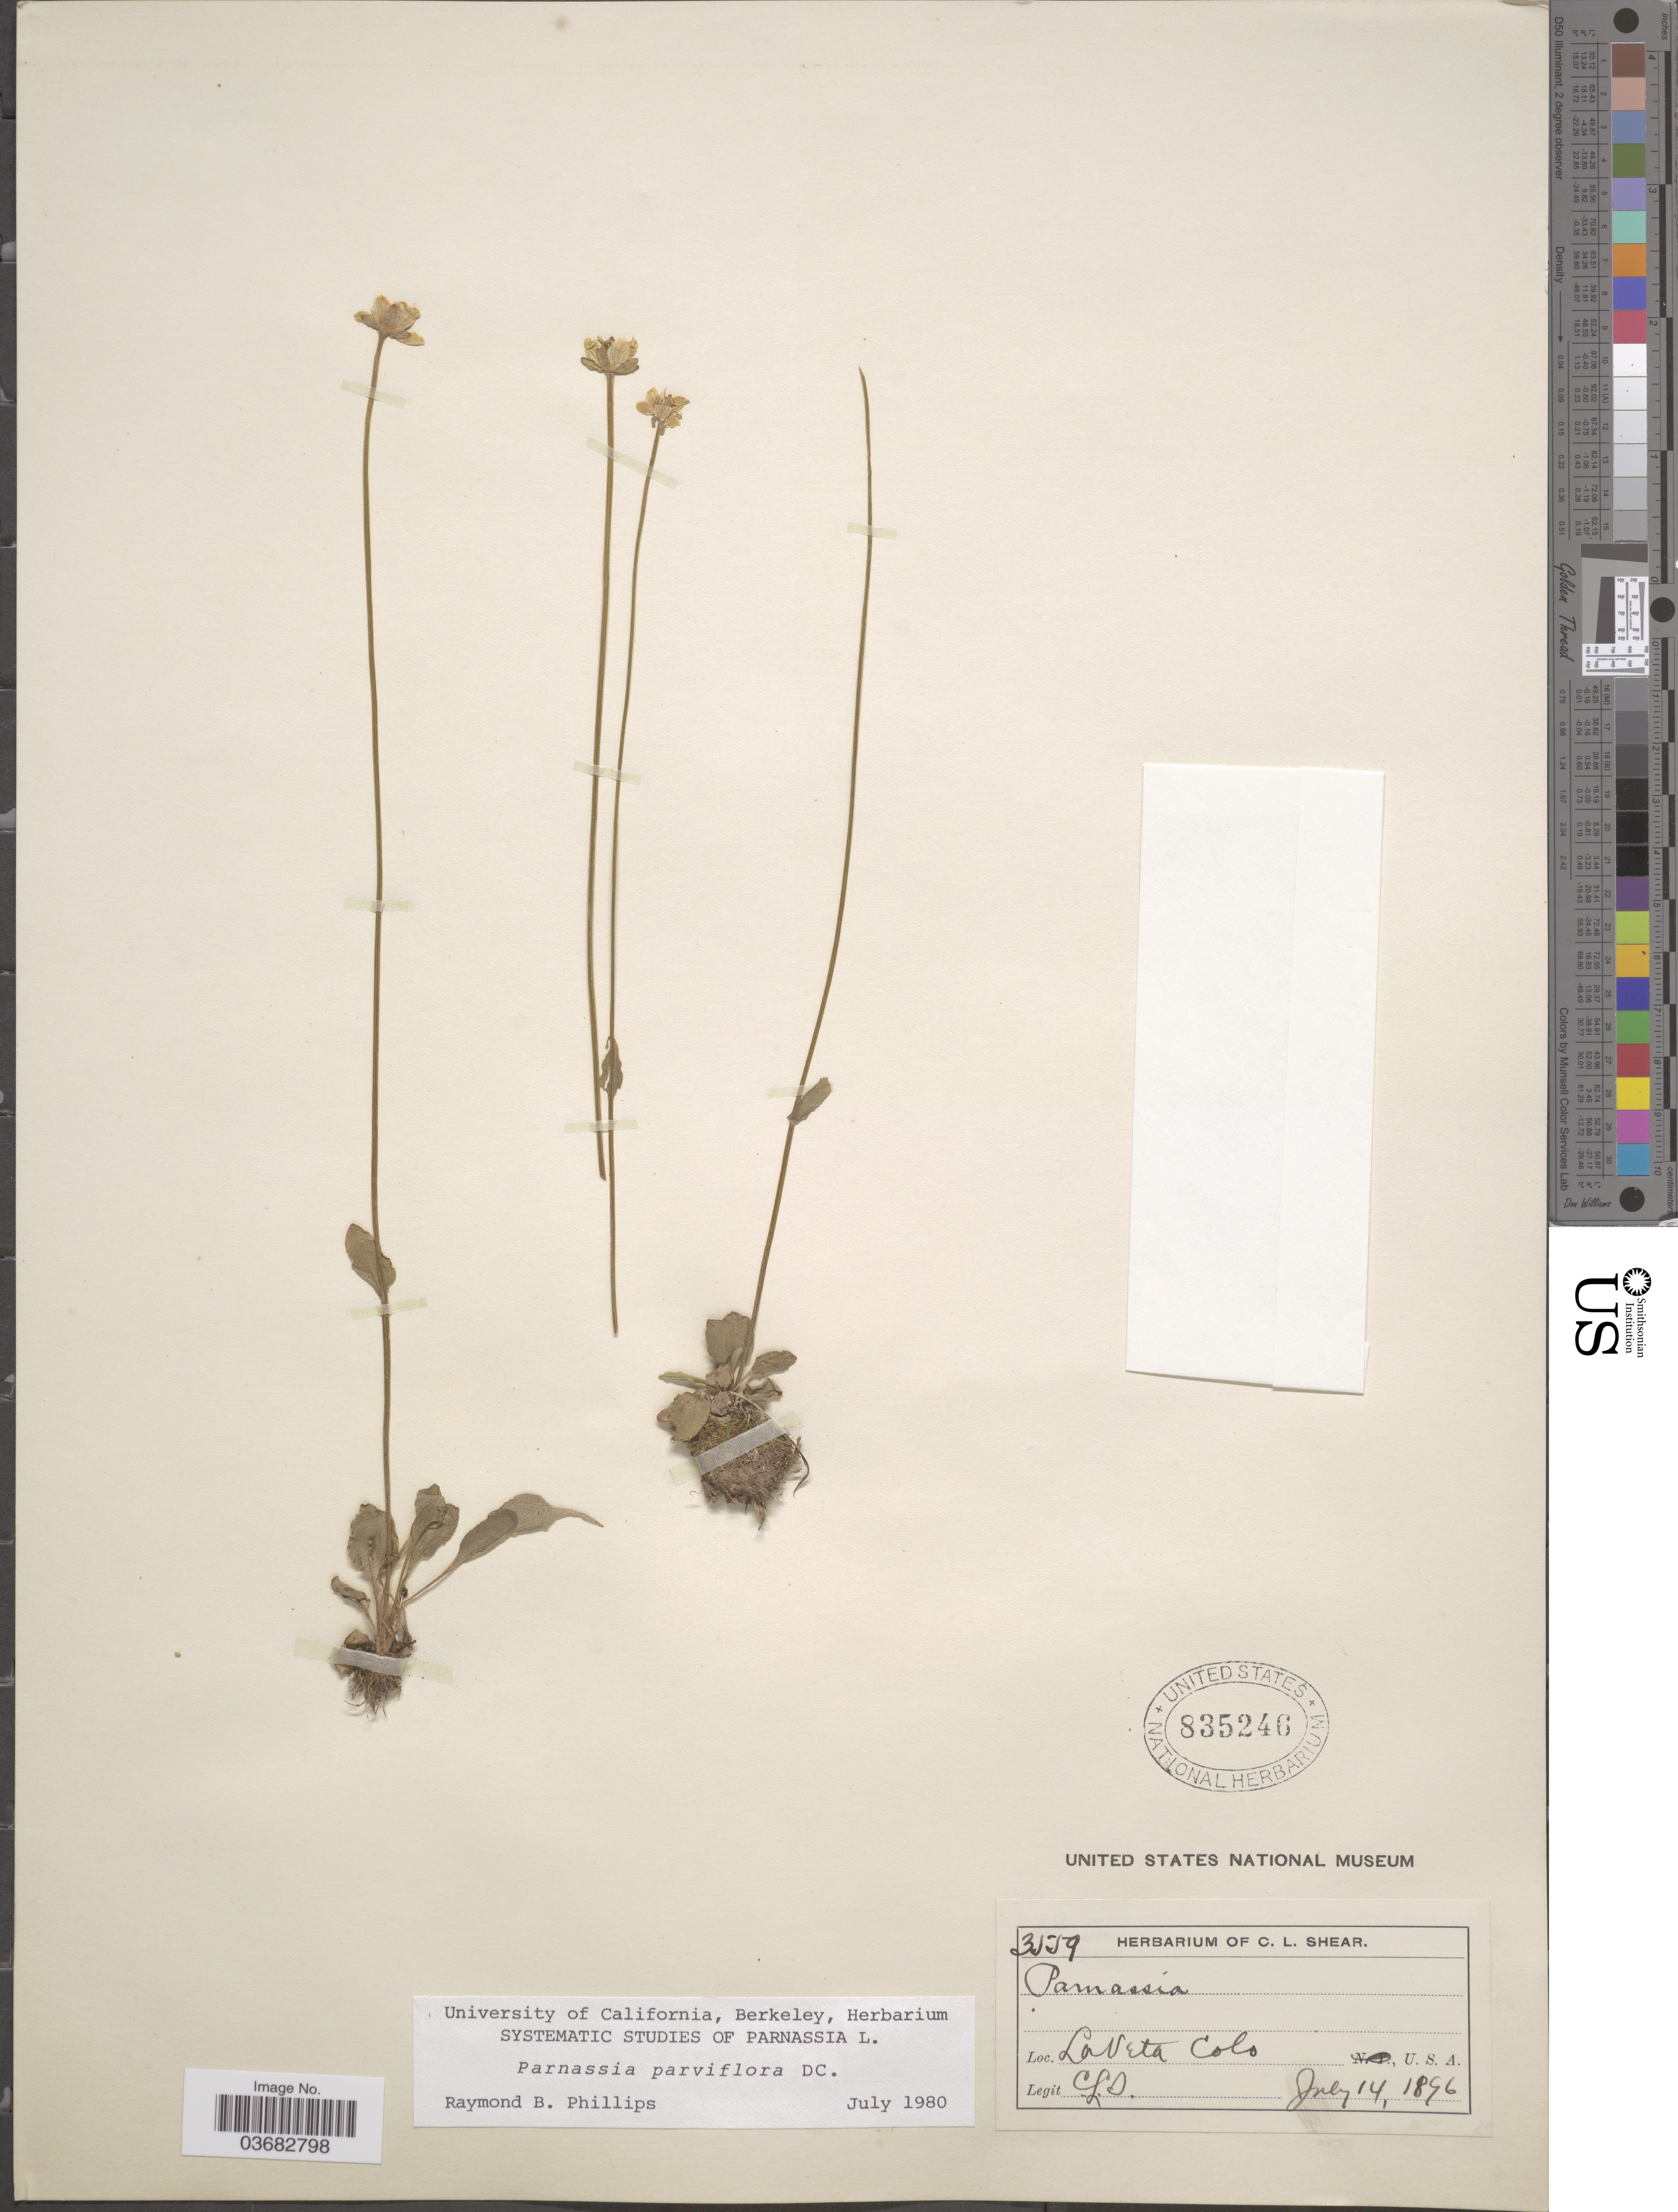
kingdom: Plantae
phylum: Tracheophyta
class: Magnoliopsida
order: Celastrales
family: Parnassiaceae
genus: Parnassia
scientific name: Parnassia parviflora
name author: DC.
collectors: C. L. Shear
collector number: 3559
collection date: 1896-07-14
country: United States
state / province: Colorado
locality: La Veta.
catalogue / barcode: US 835246